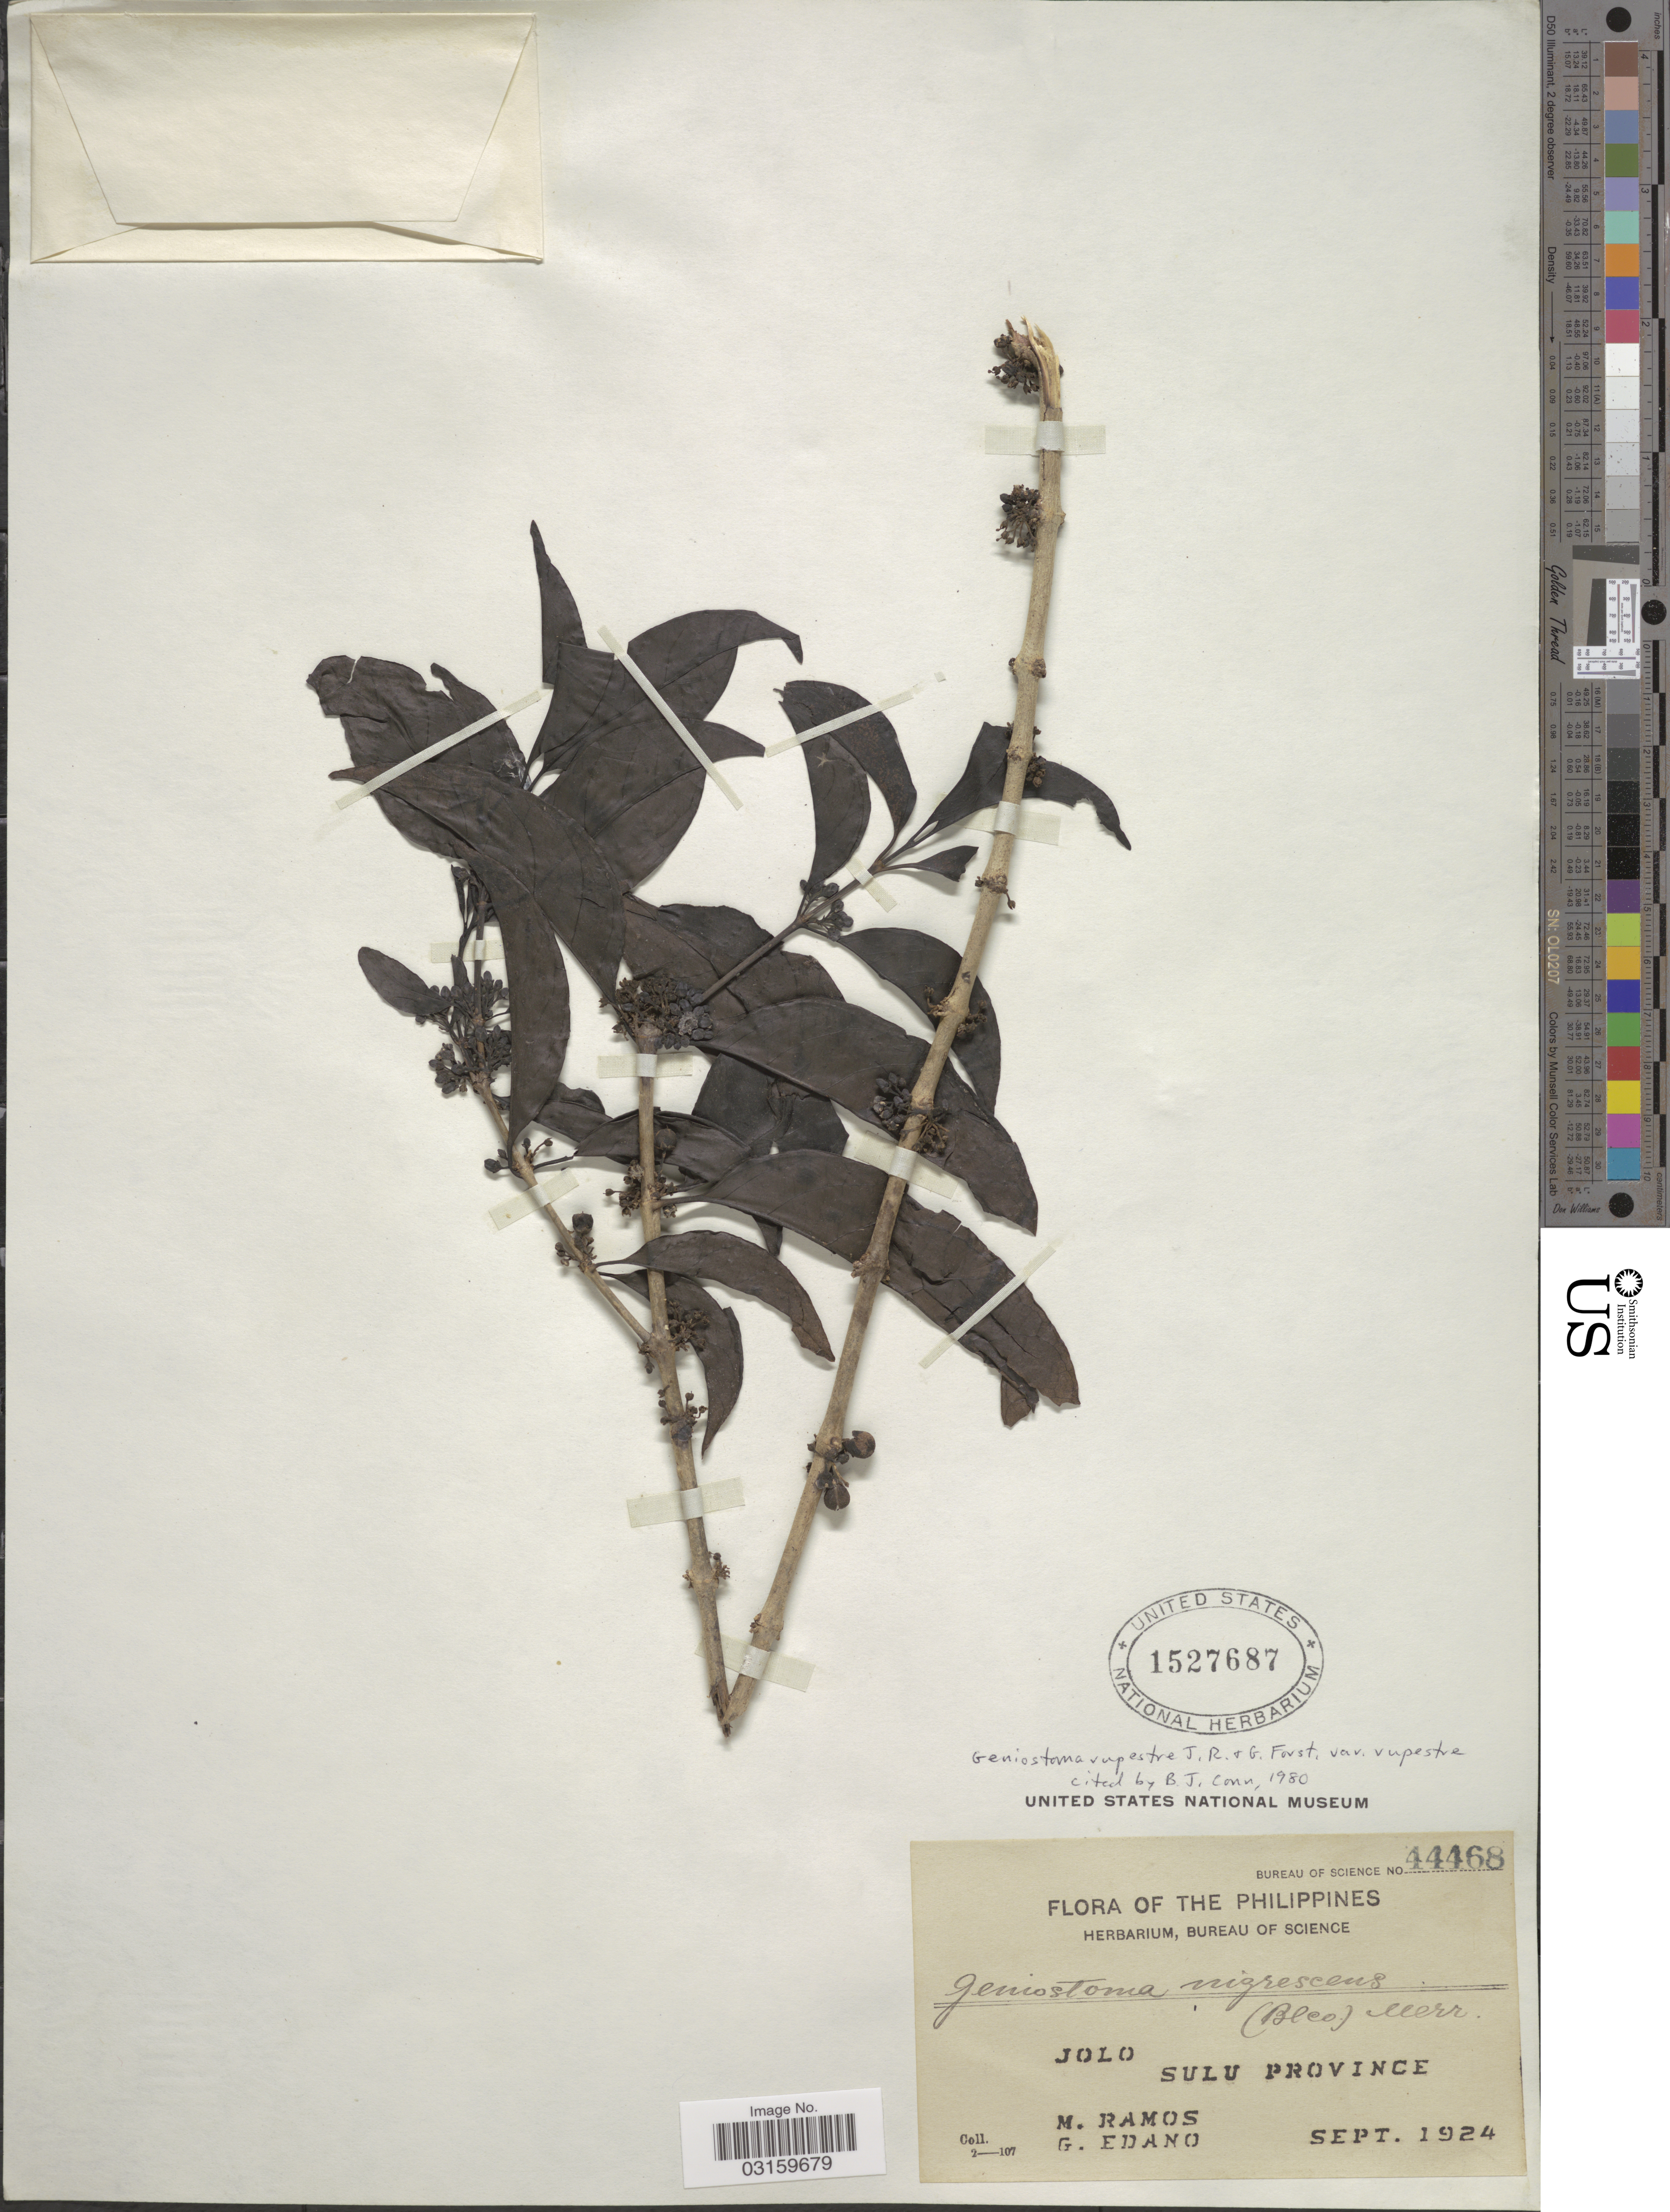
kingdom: Plantae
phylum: Tracheophyta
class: Magnoliopsida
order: Gentianales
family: Loganiaceae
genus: Geniostoma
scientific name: Geniostoma rupestre var. rupestre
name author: J.R. Forst. & G. Forst.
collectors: M. Ramos & G. Edaño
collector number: Bureau of Science 44468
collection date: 1924-09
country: Philippines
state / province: Muslim Mindanao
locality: Jolo, Sulu Province.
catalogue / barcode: US 1527687